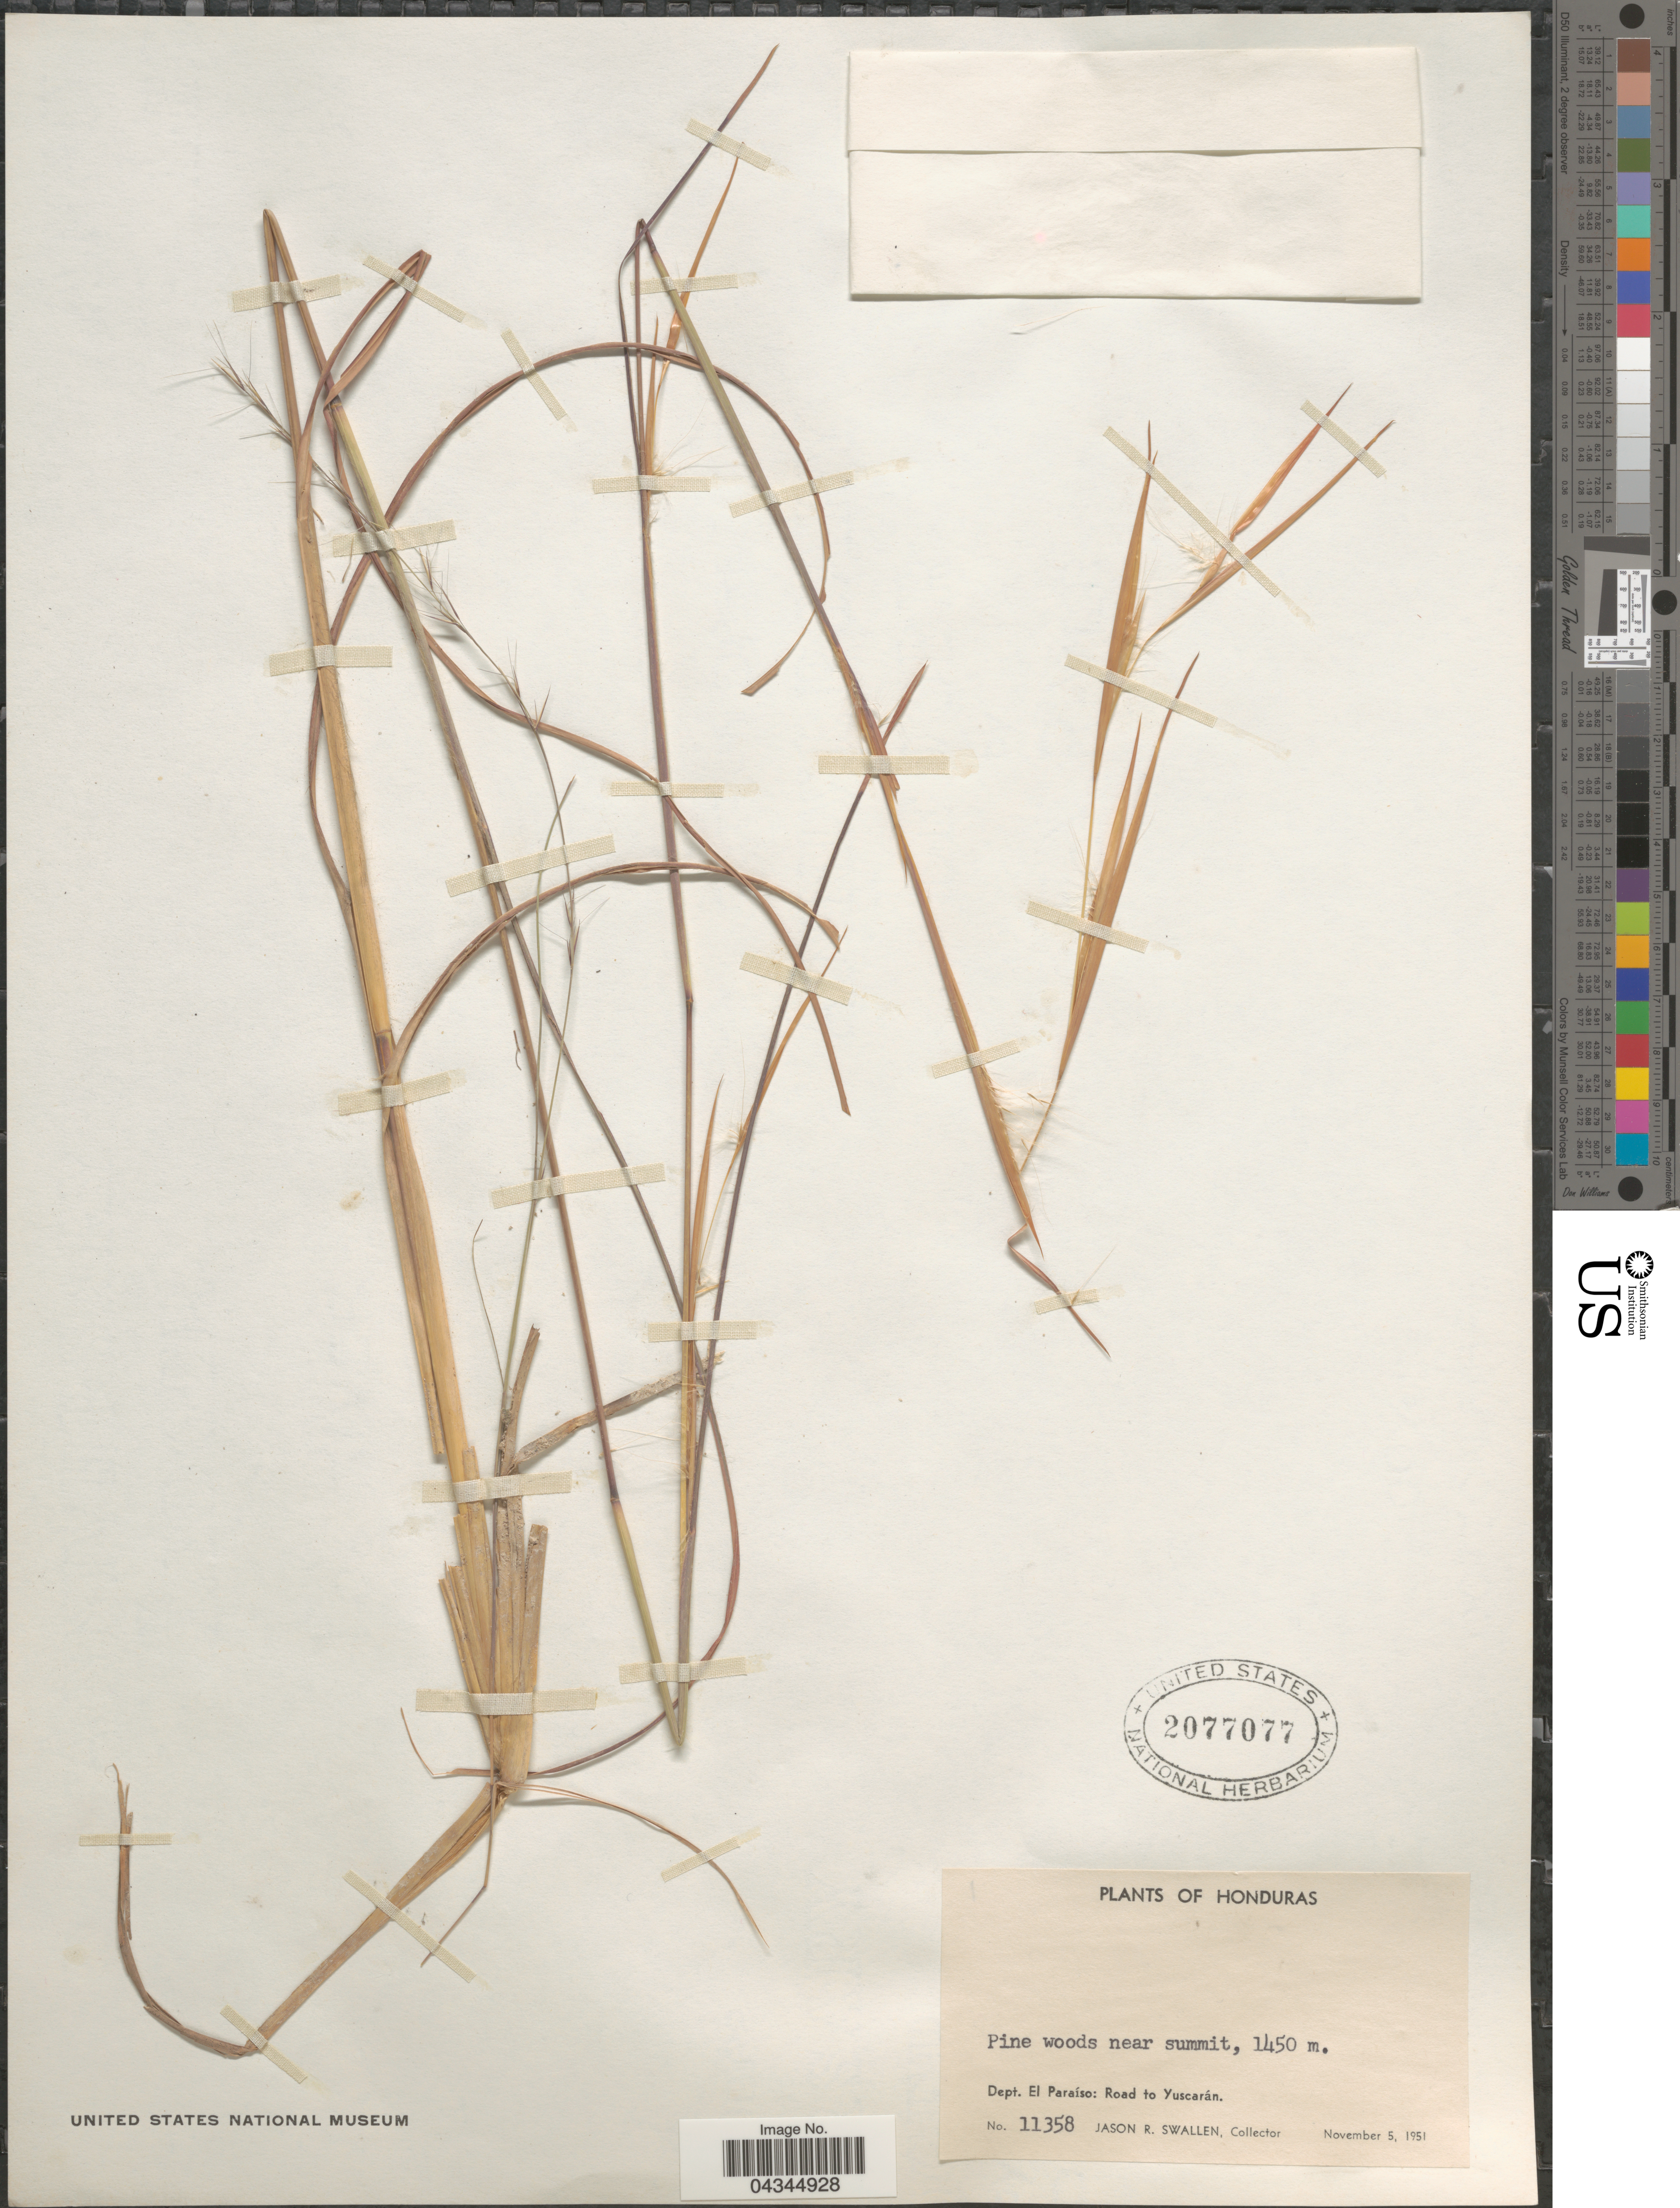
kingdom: Plantae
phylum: Tracheophyta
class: Liliopsida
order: Poales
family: Poaceae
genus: Andropogon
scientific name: Andropogon elliottii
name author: Chapm.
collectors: J. R. Swallen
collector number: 11358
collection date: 1951-11-05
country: Honduras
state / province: El Paraiso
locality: Dept. El Paraíso: Road to Yuscarán.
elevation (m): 1450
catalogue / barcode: US 2077077